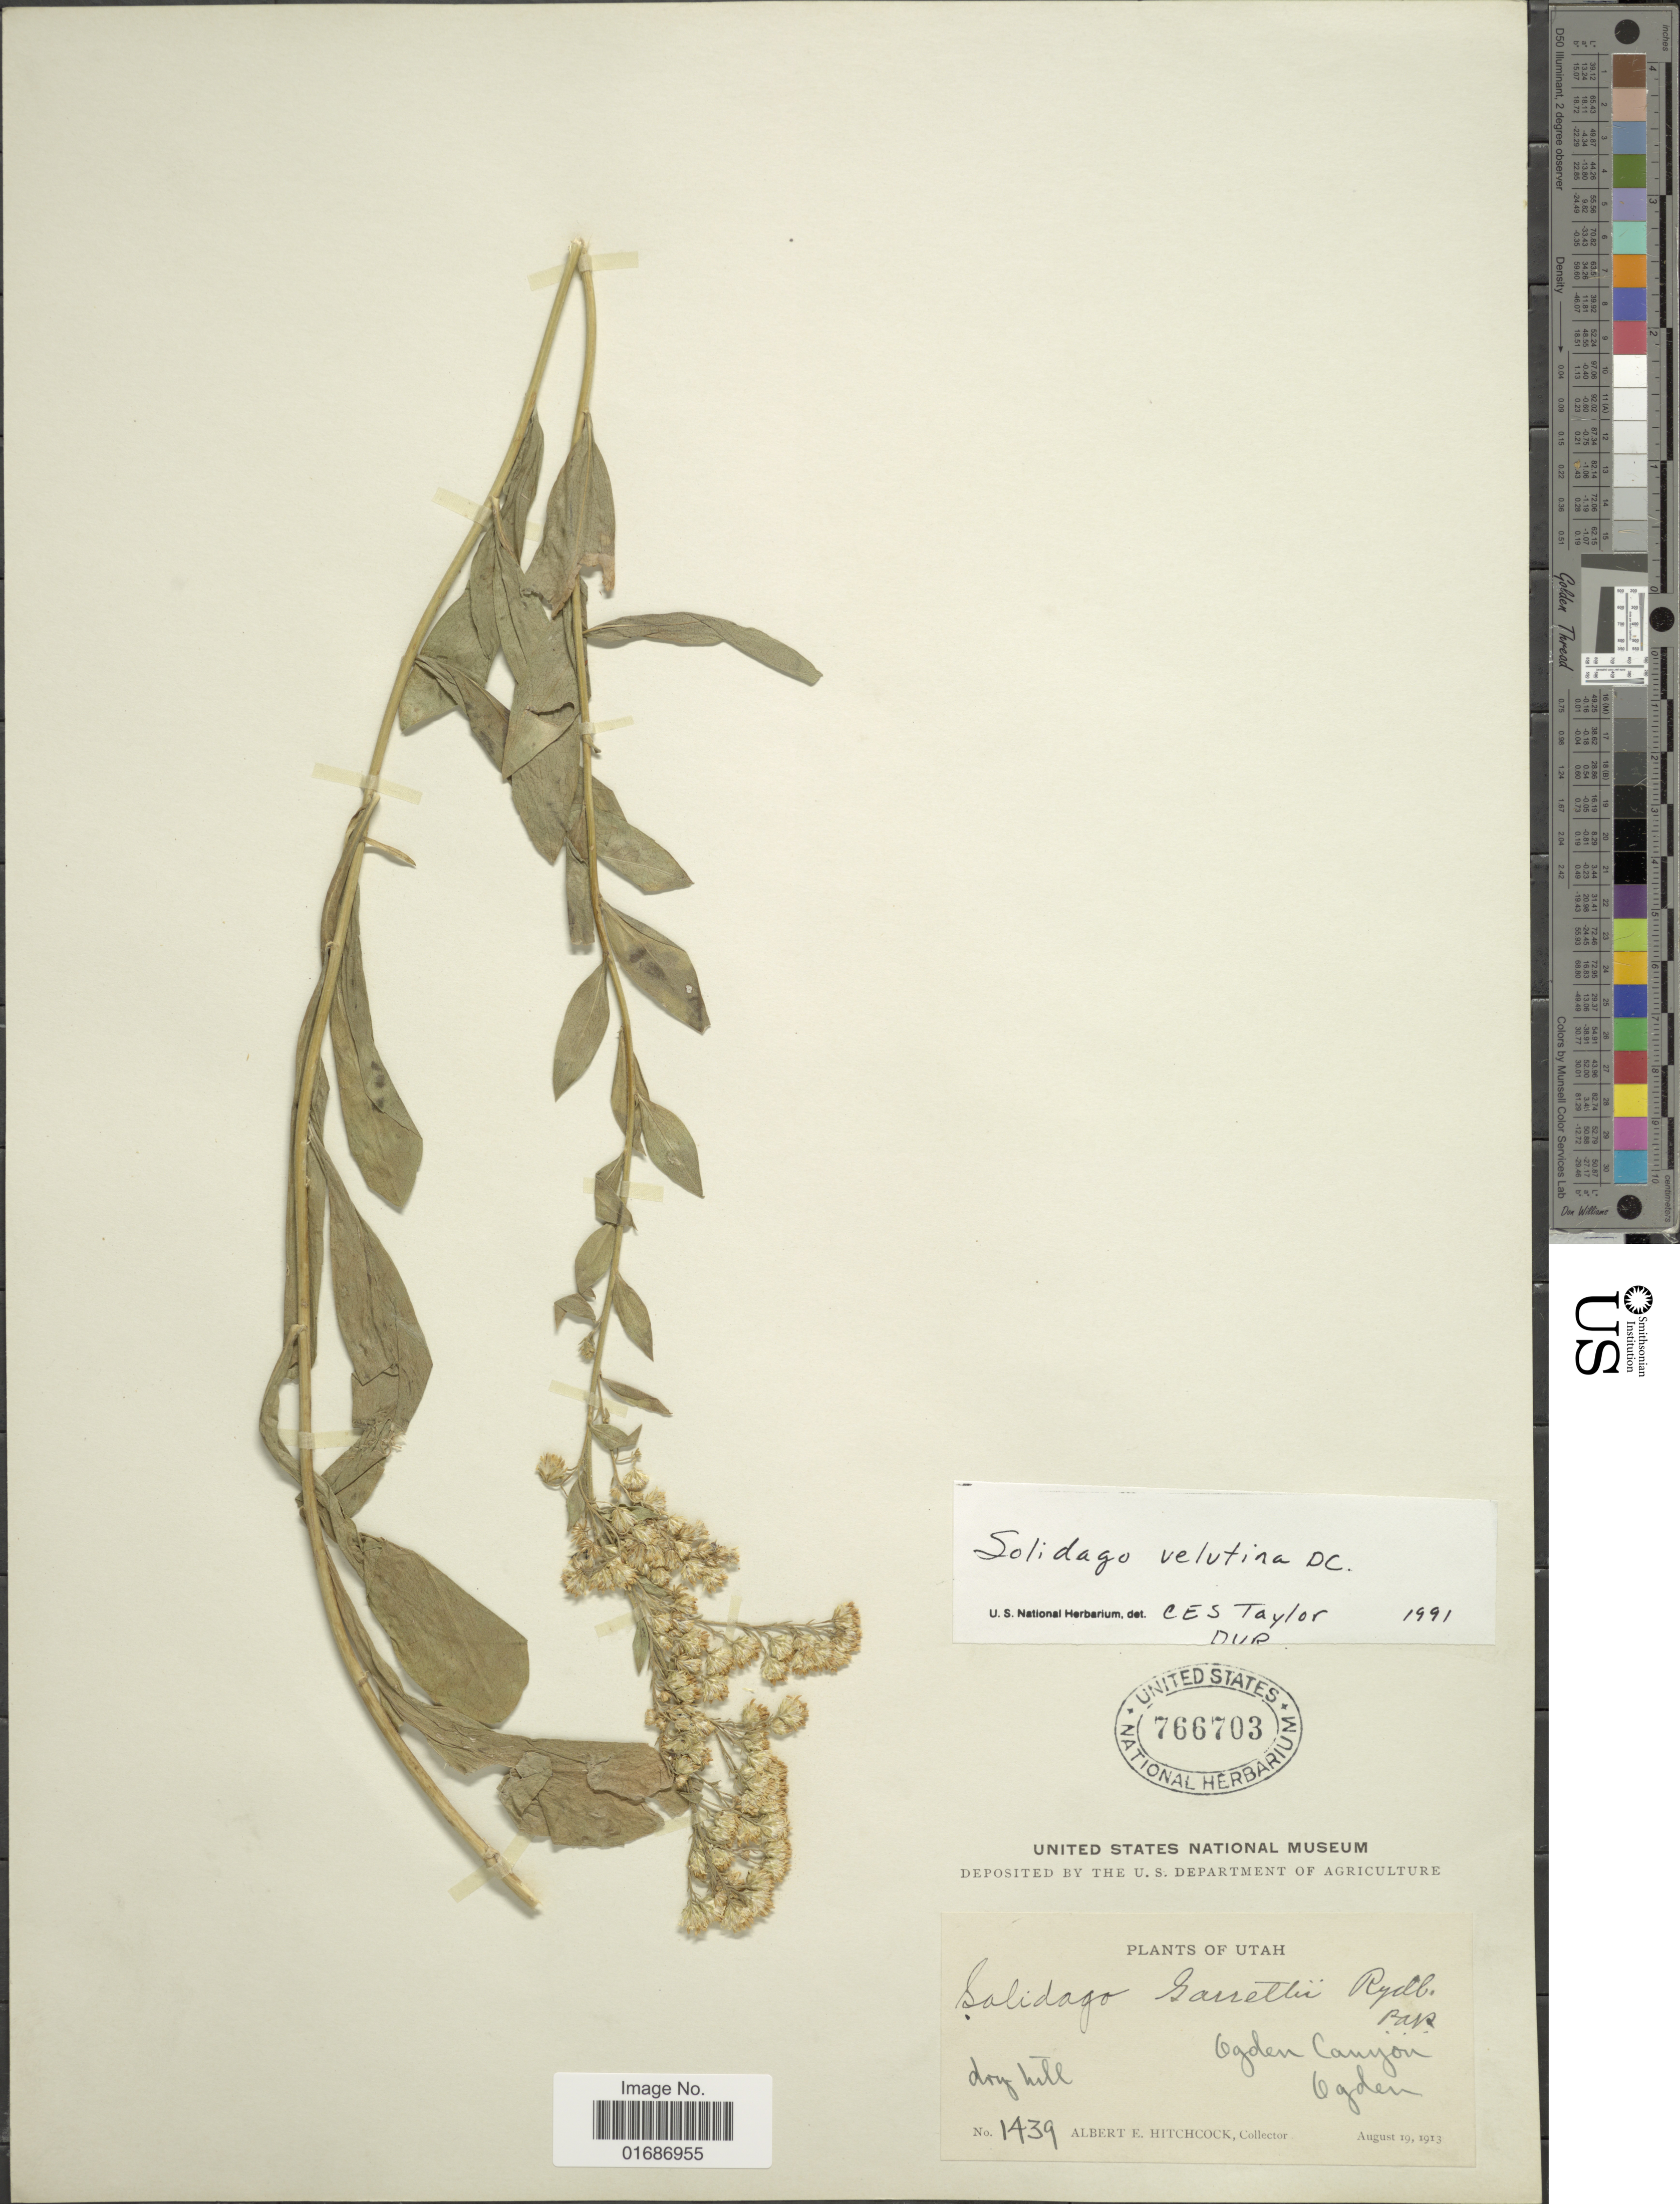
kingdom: Plantae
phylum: Tracheophyta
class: Magnoliopsida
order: Asterales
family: Asteraceae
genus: Solidago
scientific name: Solidago garrettii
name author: Rydb.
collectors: A. Hitchcock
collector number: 1439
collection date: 1913-08-19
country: United States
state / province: Utah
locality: Ogden Canyon, Ogden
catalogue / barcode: US 766703